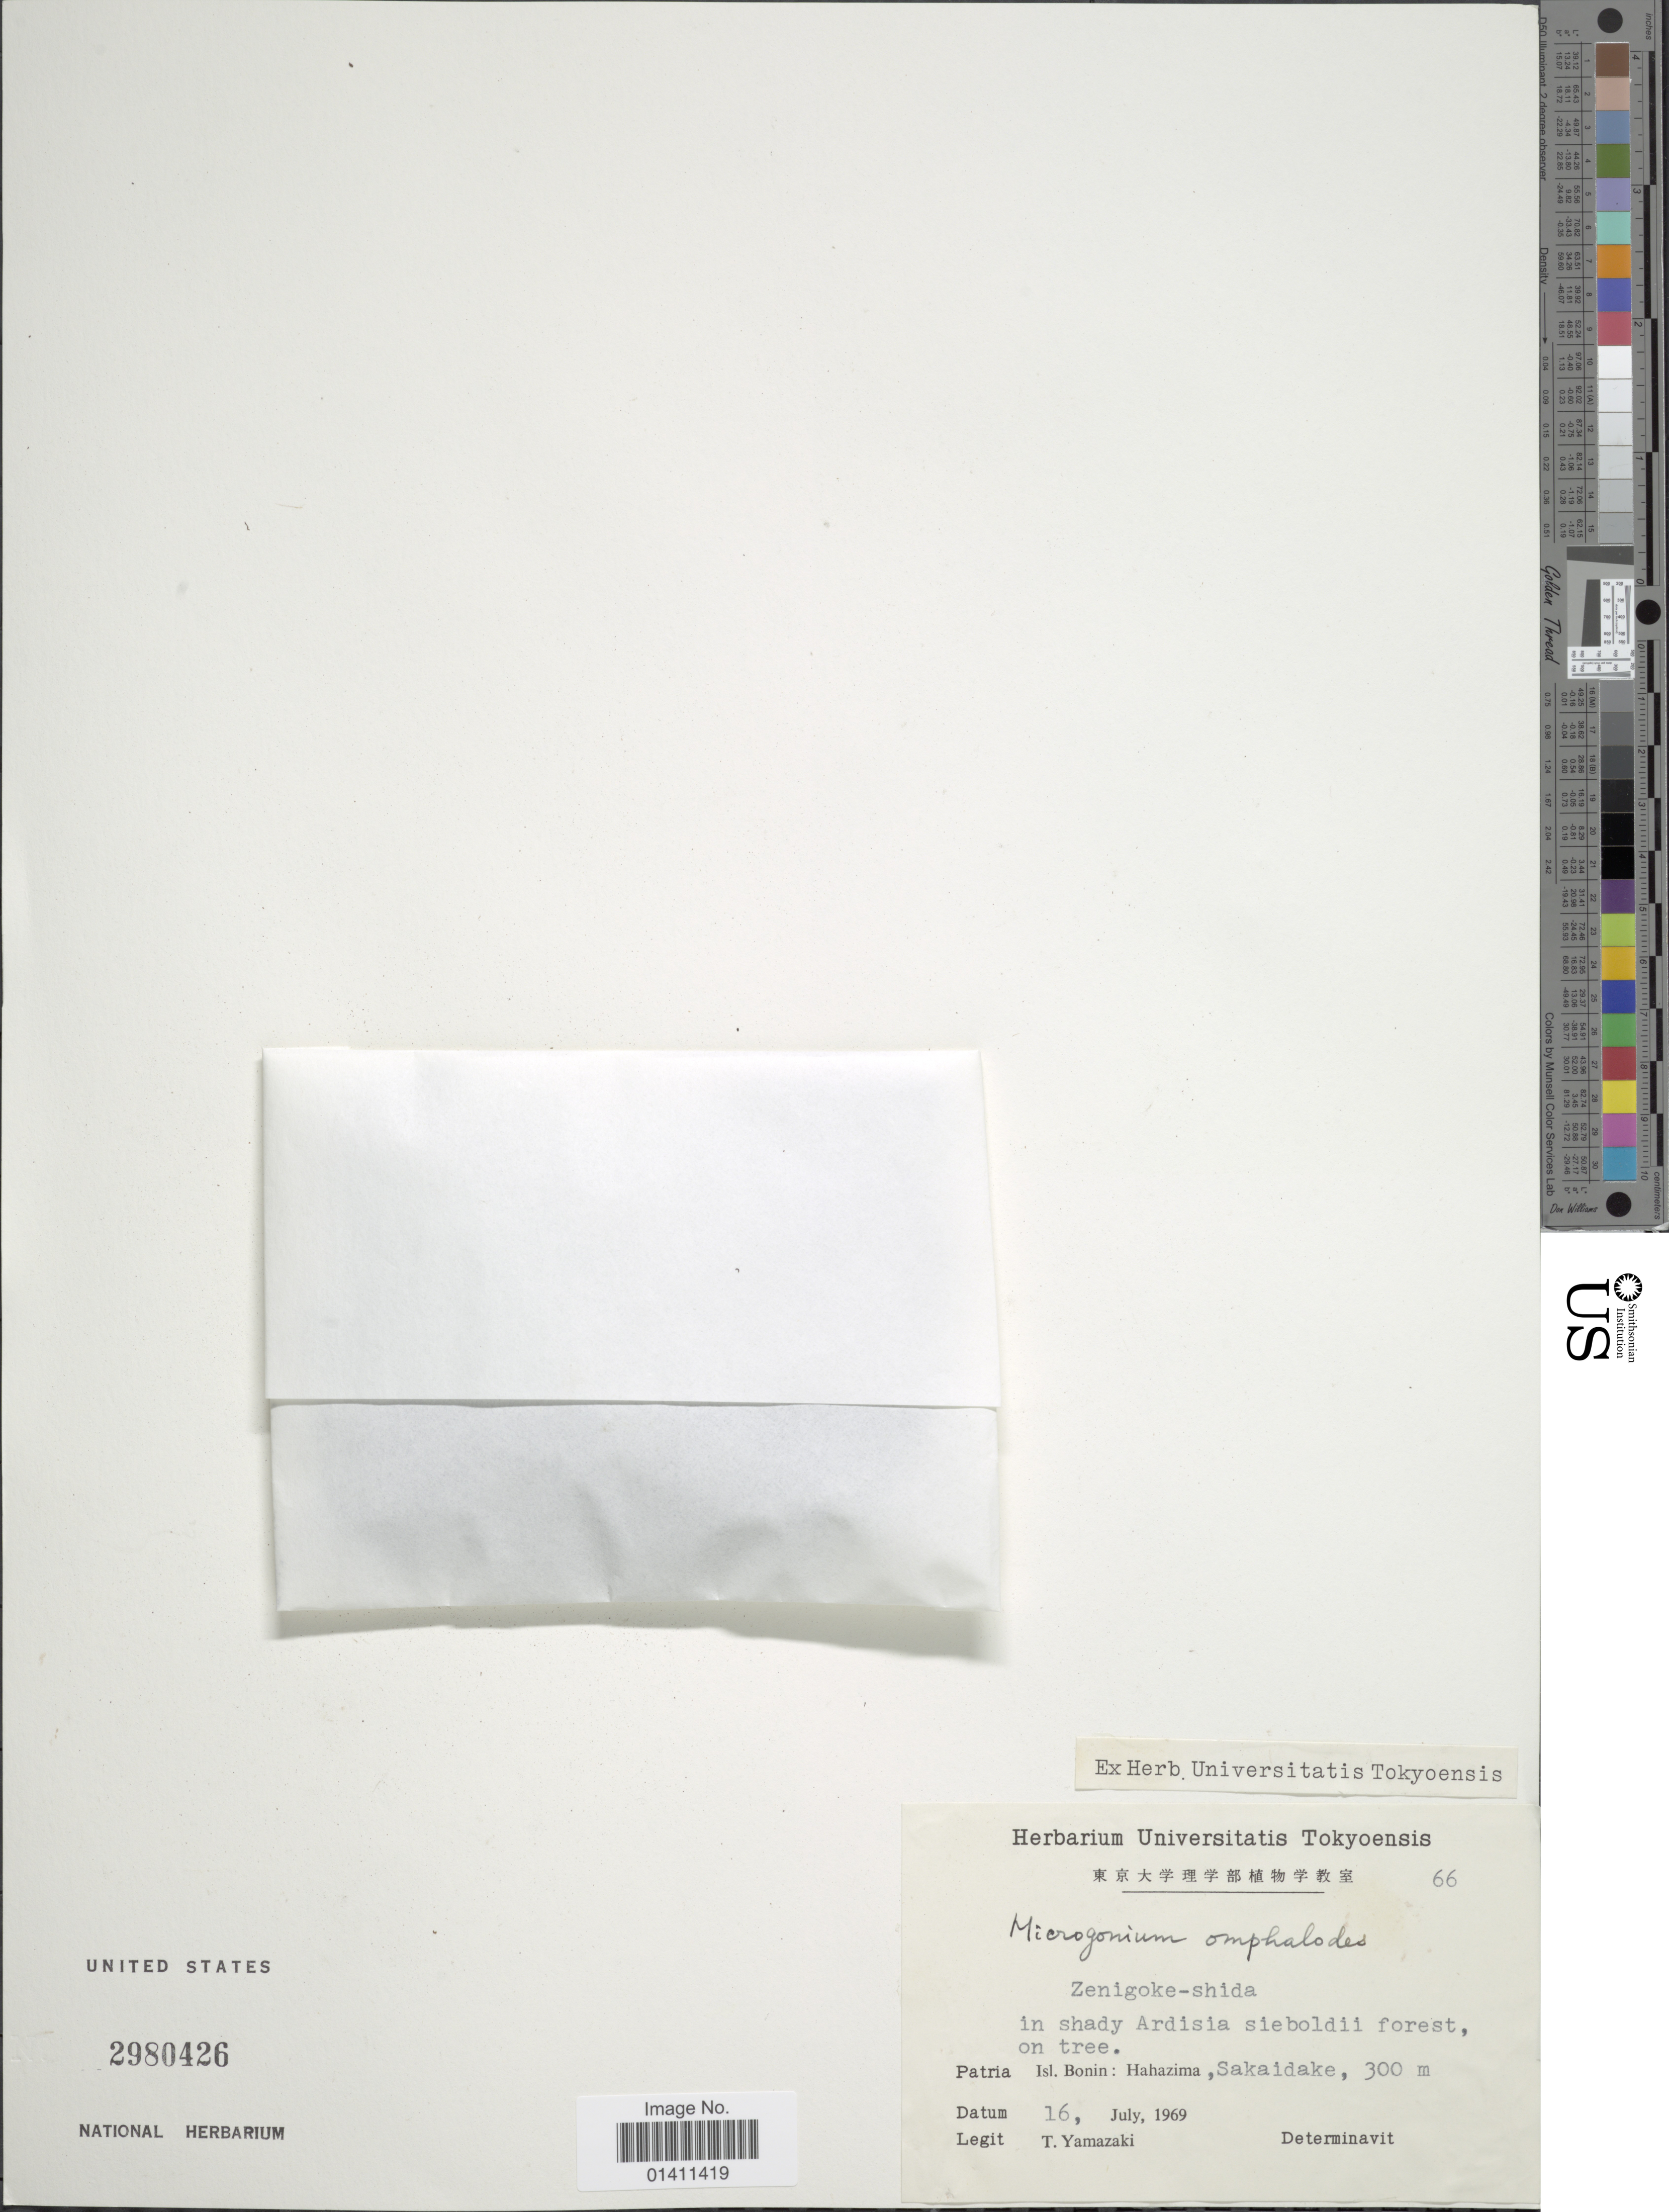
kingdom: Plantae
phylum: Tracheophyta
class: Polypodiopsida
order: Hymenophyllales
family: Hymenophyllaceae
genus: Didymoglossum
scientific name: Didymoglossum omphalodes (Vieill. ex E. Fourn.) comb. ined., 2015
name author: (Vieill. ex E. Fourn.)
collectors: T. Yamazaki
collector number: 66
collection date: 1969-07-16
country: Japan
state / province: Tokyo, Federal City of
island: Bonin Islands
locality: Isl. Bonin: Hahazima, Sakaidake.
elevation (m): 300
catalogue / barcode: US 2980426